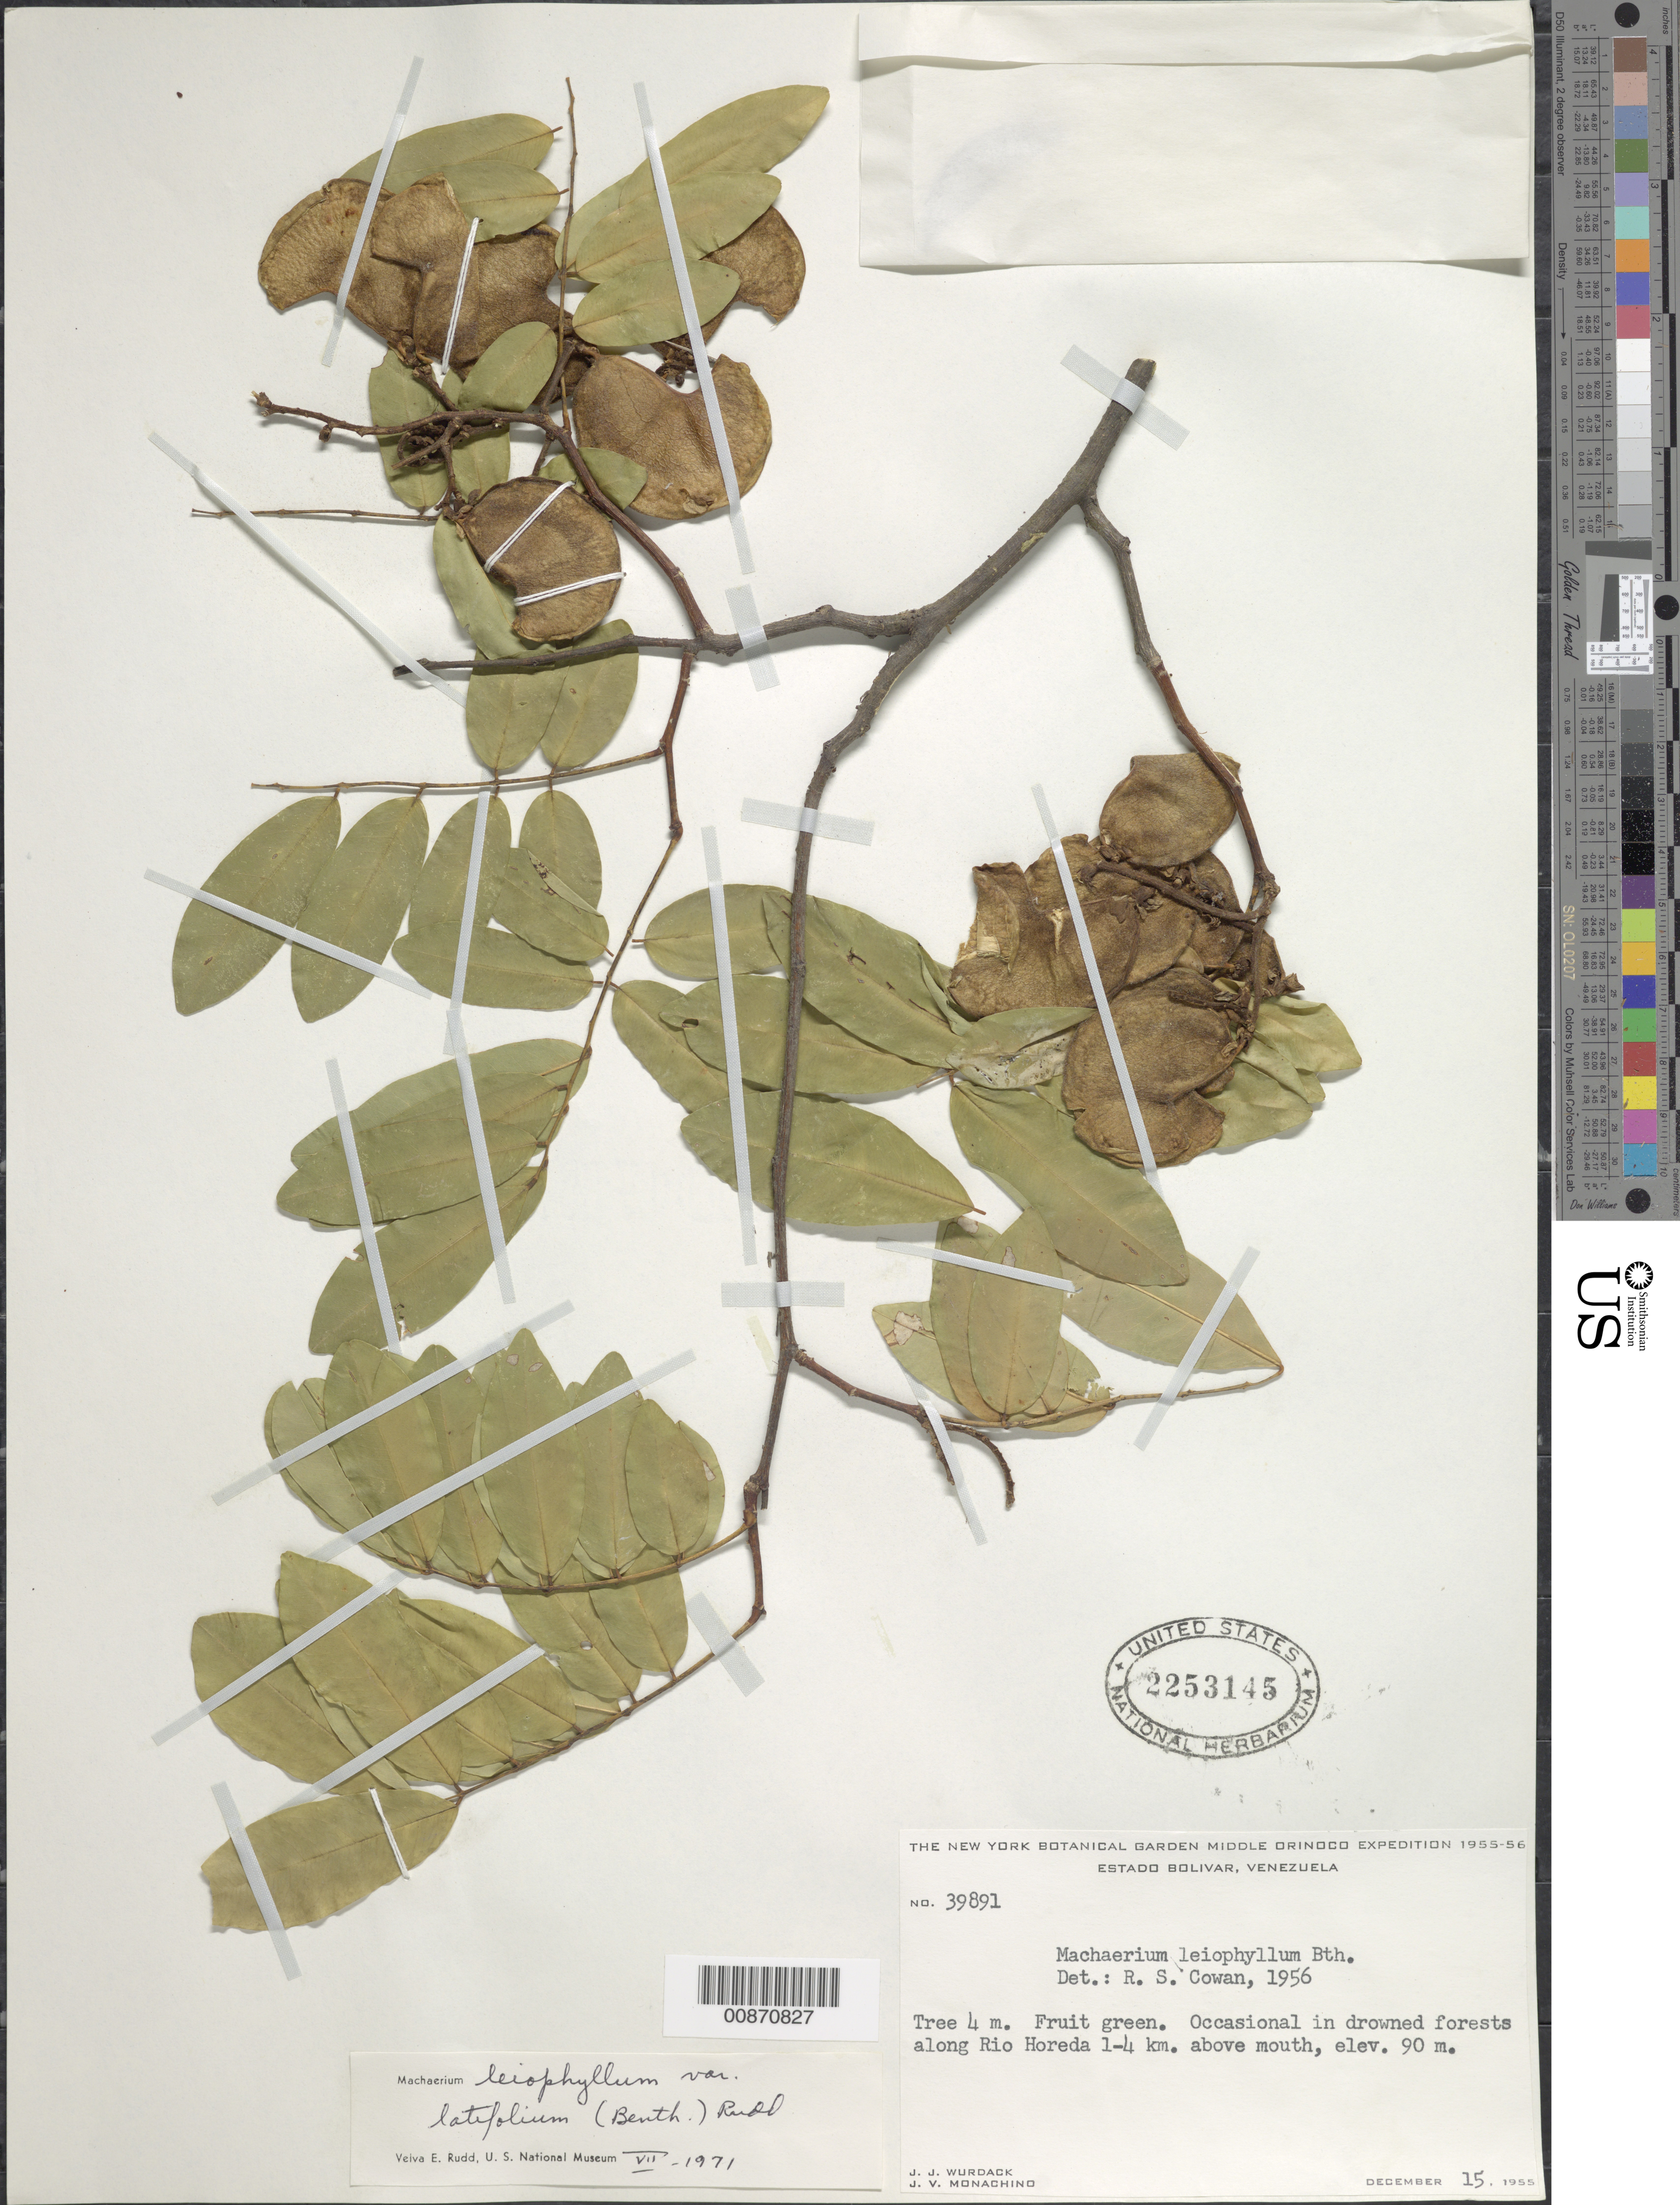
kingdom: Plantae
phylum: Tracheophyta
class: Magnoliopsida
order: Fabales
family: Fabaceae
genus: Machaerium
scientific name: Machaerium leiophyllum var. latifolium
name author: (Benth.) Rudd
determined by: Rudd, V. E.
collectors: J. J. Wurdack & J. V. Monachino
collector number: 39891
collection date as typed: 15-Dec-55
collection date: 1955-12-15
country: Venezuela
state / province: Bolívar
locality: Río Horeda, 1-4 km above mouth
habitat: Drowned forests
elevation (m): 90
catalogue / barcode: US 2253145